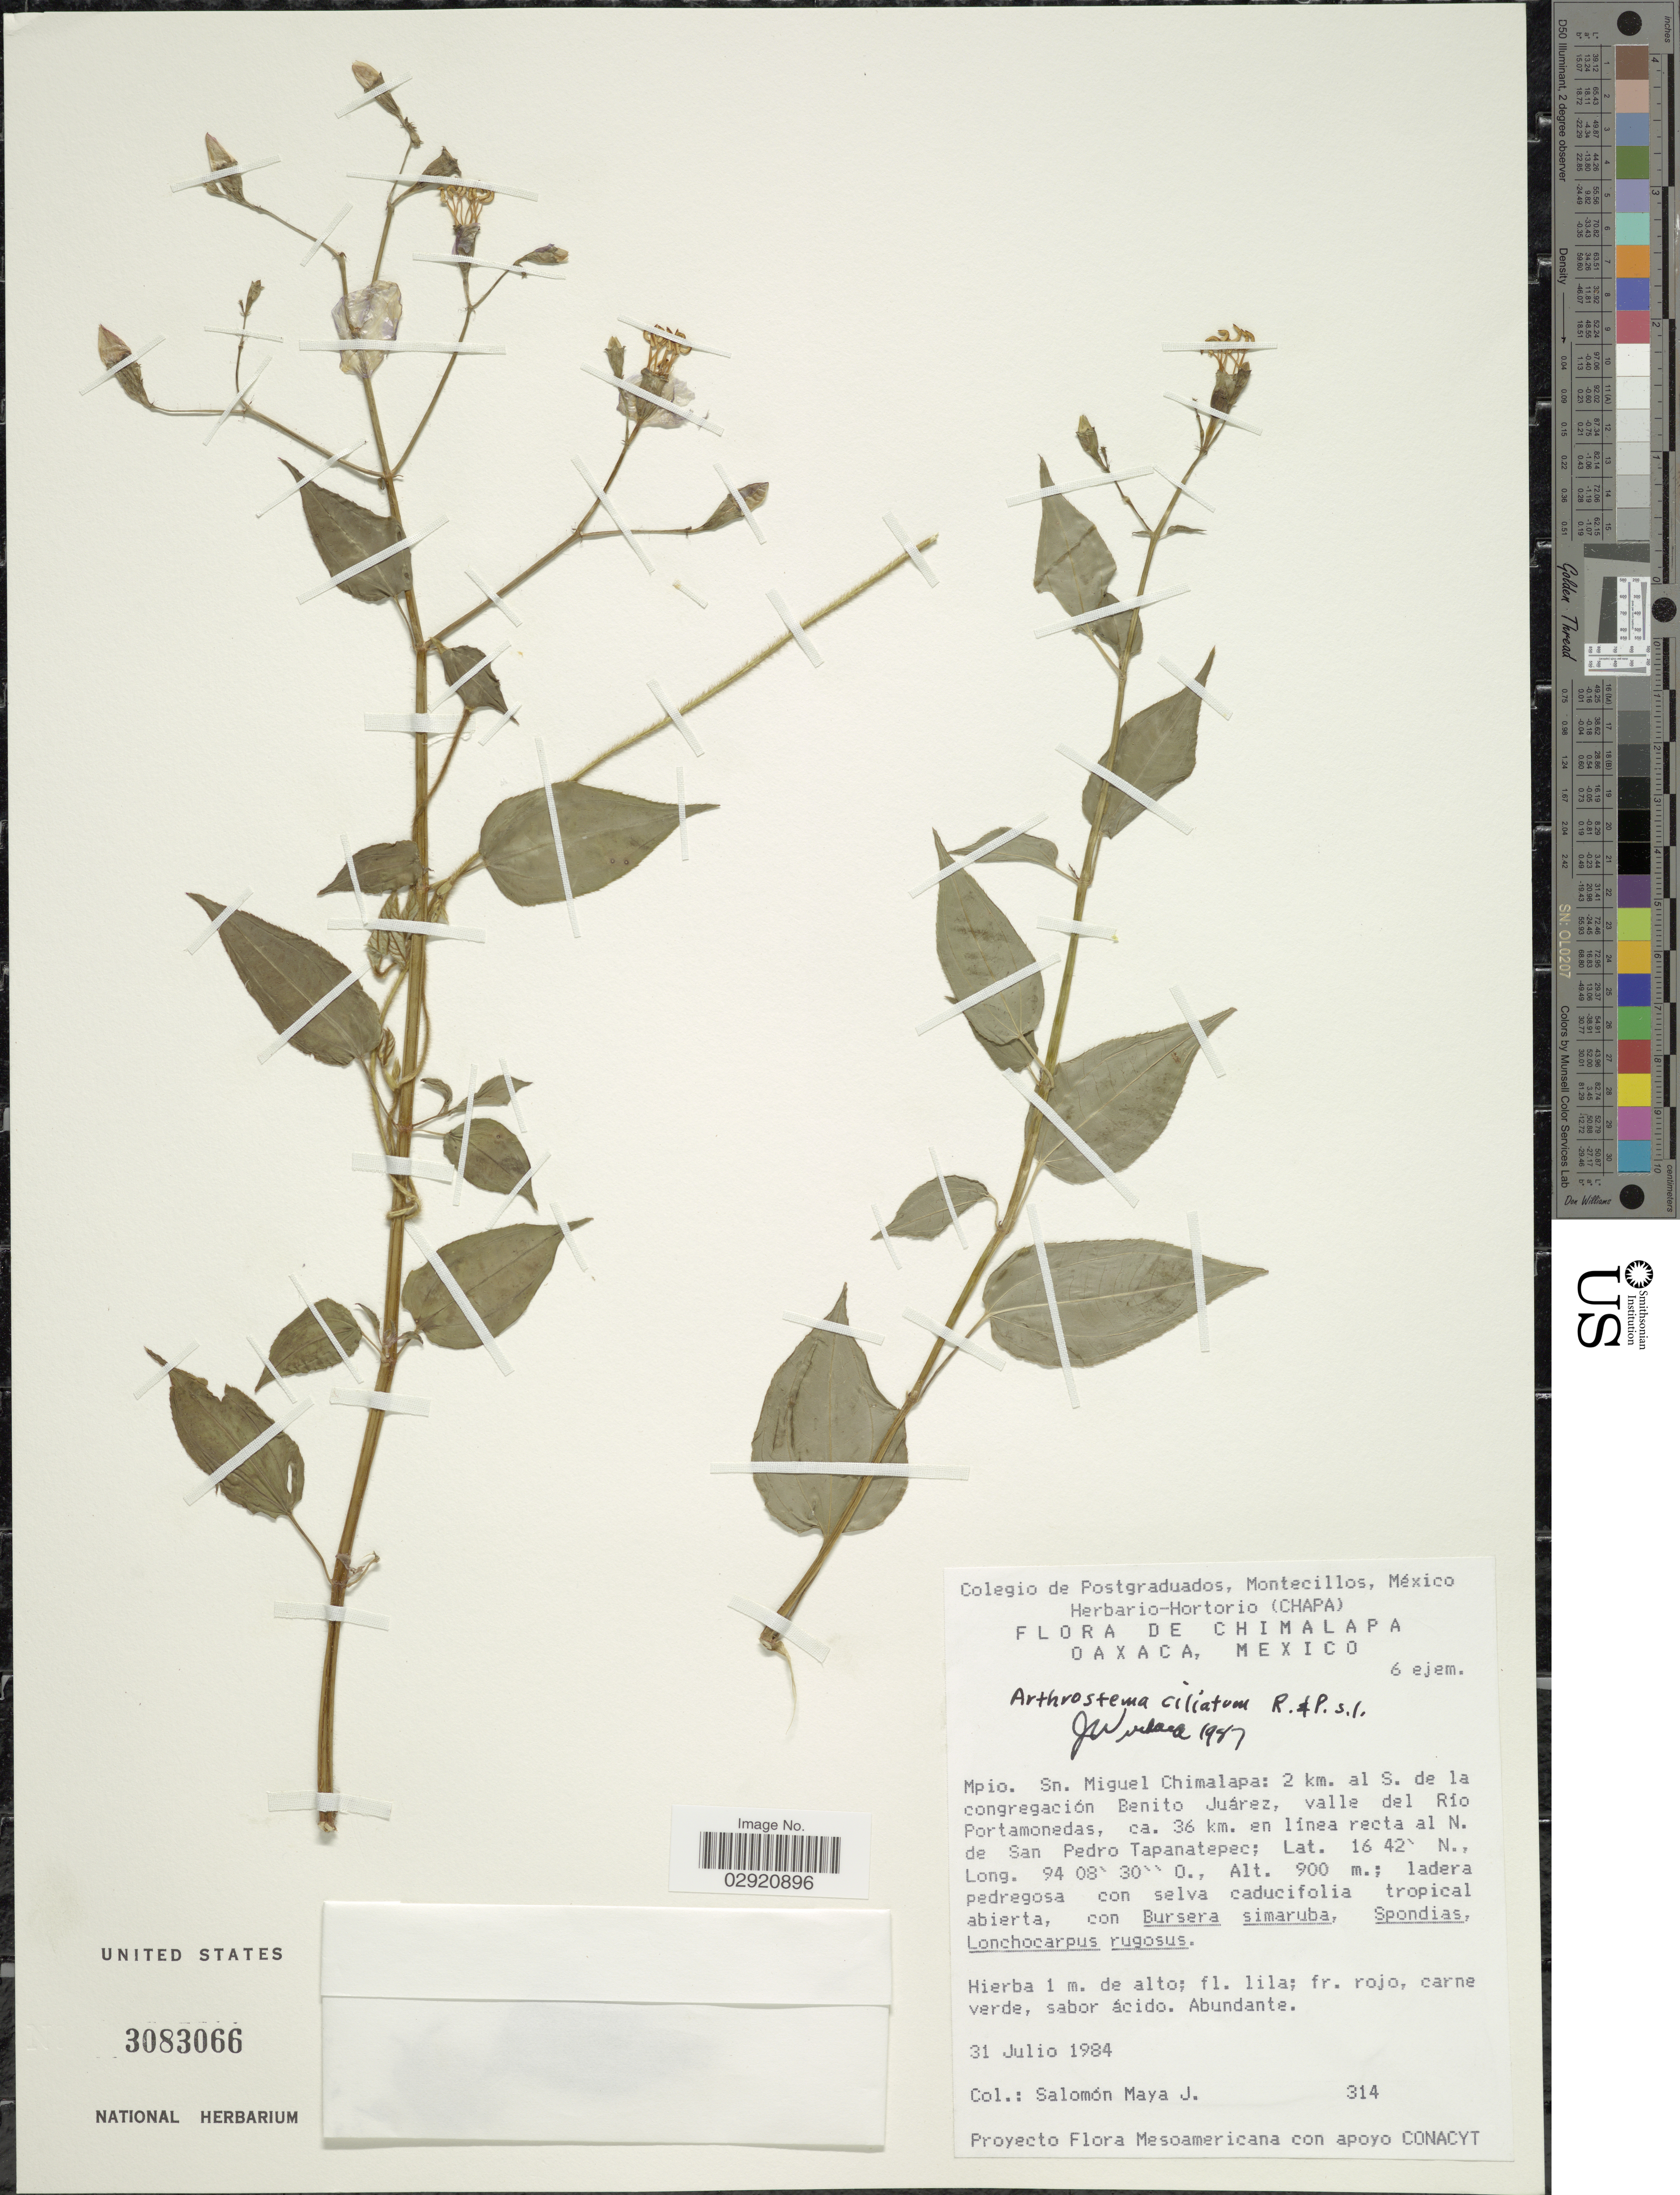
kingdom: Plantae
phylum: Tracheophyta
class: Magnoliopsida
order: Myrtales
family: Melastomataceae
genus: Arthrostemma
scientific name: Arthrostemma ciliatum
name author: Pav. ex D. Don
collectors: S. Maya J.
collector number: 314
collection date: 1984-07-31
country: Mexico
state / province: Oaxaca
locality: Chimalapa. Mpio. Sn. Miguel Chimalapa: 2 km. al S. de la congregación Benito Juárez, valle del Río Portamonedas, ca. 36 km. en línea recta al N. de San Pedro Tapanatepec.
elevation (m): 900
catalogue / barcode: US 3083066